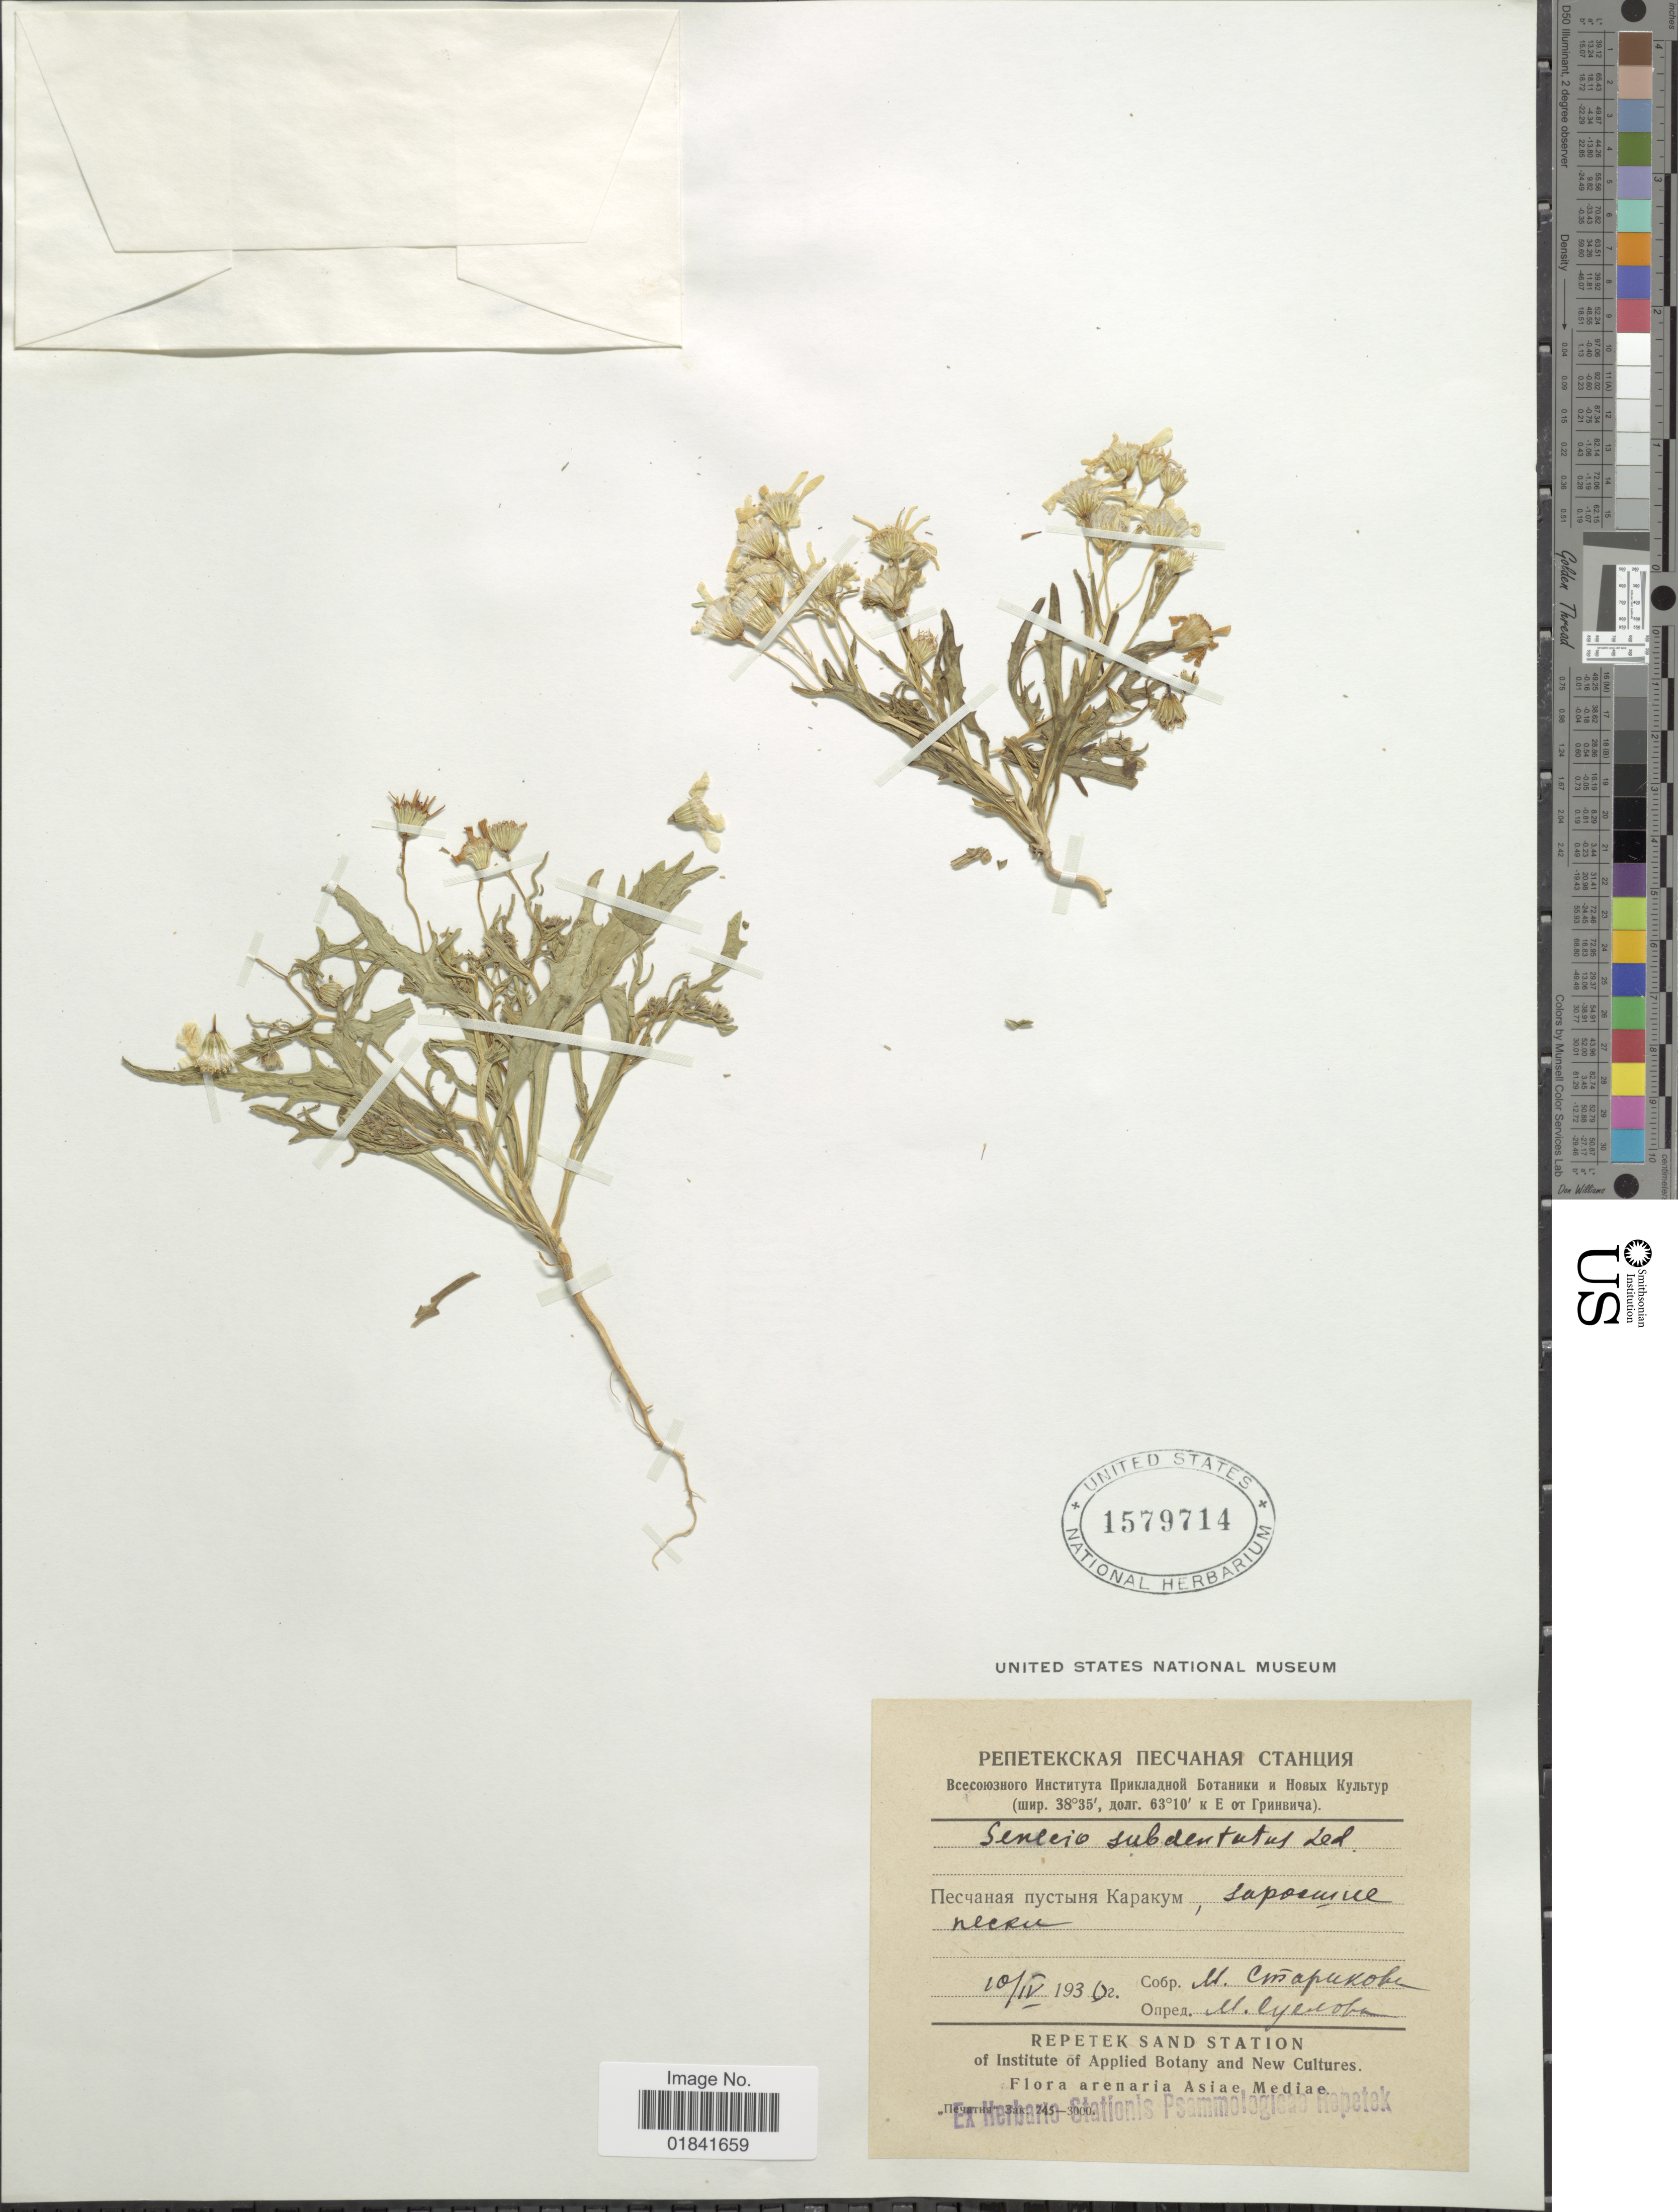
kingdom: Plantae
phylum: Tracheophyta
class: Magnoliopsida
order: Asterales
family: Asteraceae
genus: Senecio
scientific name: Senecio subdentatus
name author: (Bunge) Turcz.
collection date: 1930-04-10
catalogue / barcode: US 1579714